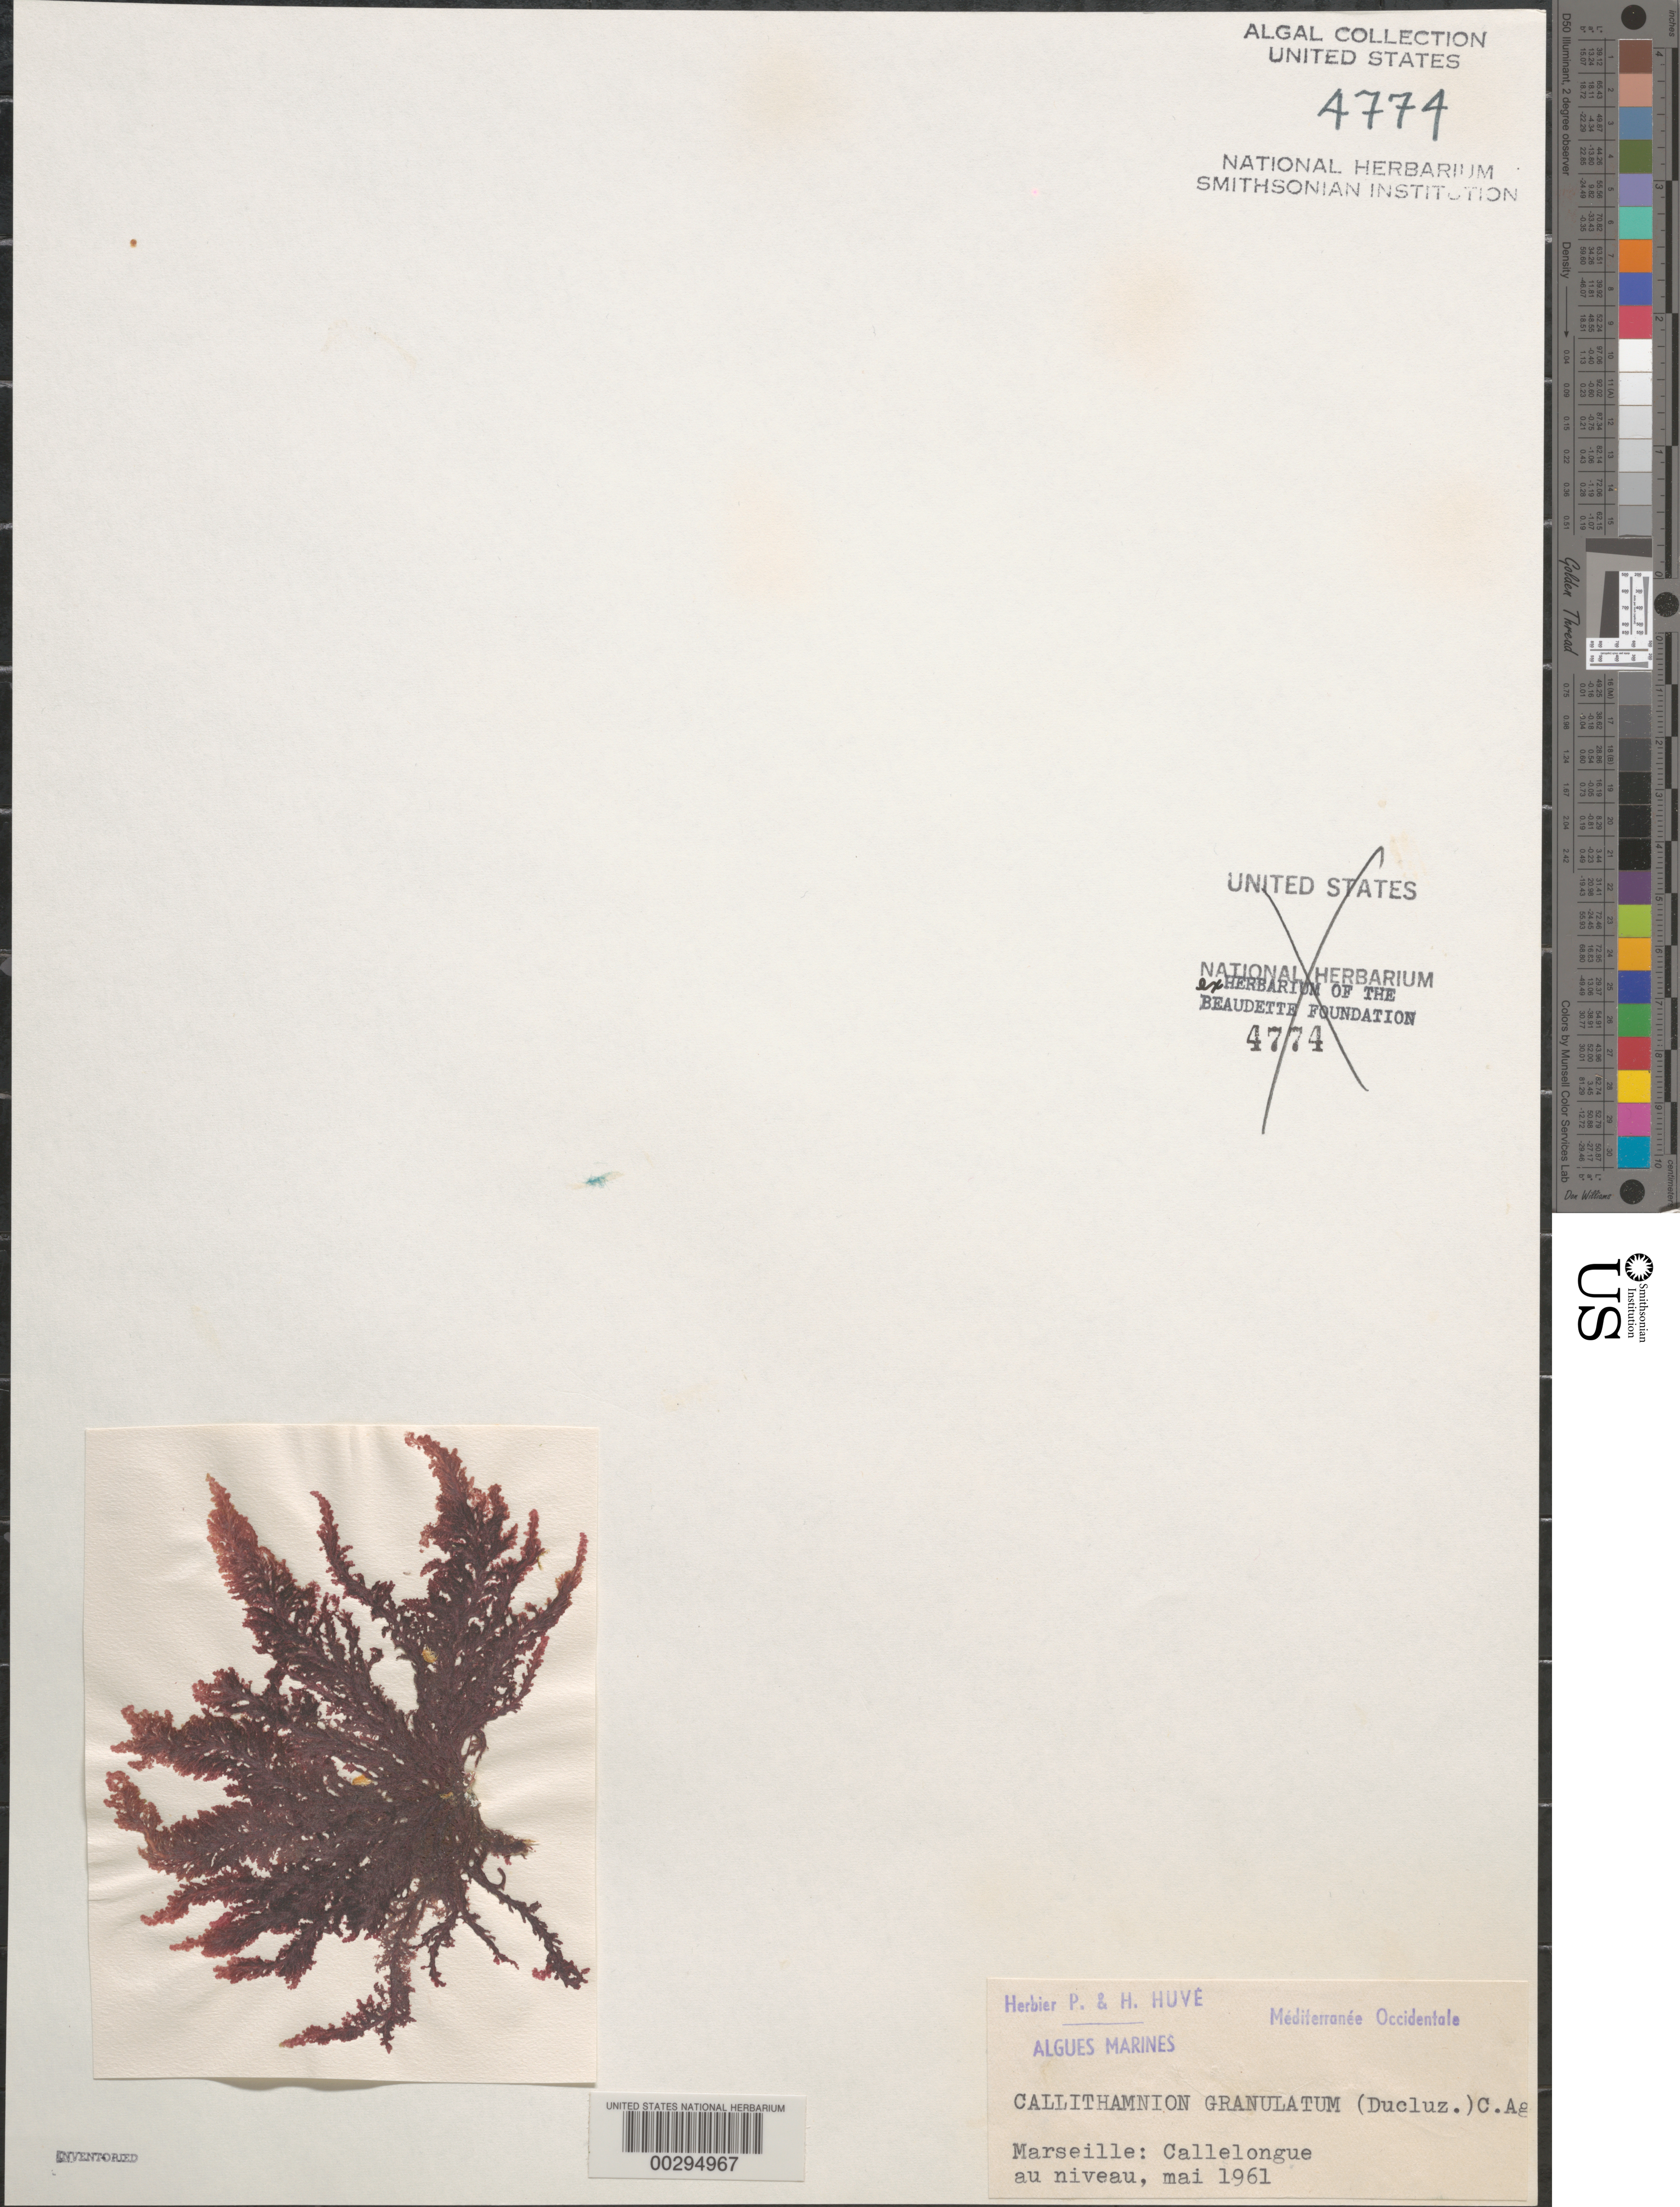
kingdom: Plantae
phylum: Rhodophyta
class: Florideophyceae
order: Ceramiales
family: Callithamniaceae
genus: Callithamnion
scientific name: Callithamnion granulatum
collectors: P. Huve & H. Huve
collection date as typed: May 1961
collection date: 1961-05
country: France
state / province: Provence-Alpes-Côte d'Azur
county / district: Bouches-du-Rhône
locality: Marseille, Callelongue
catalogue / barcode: US 4774